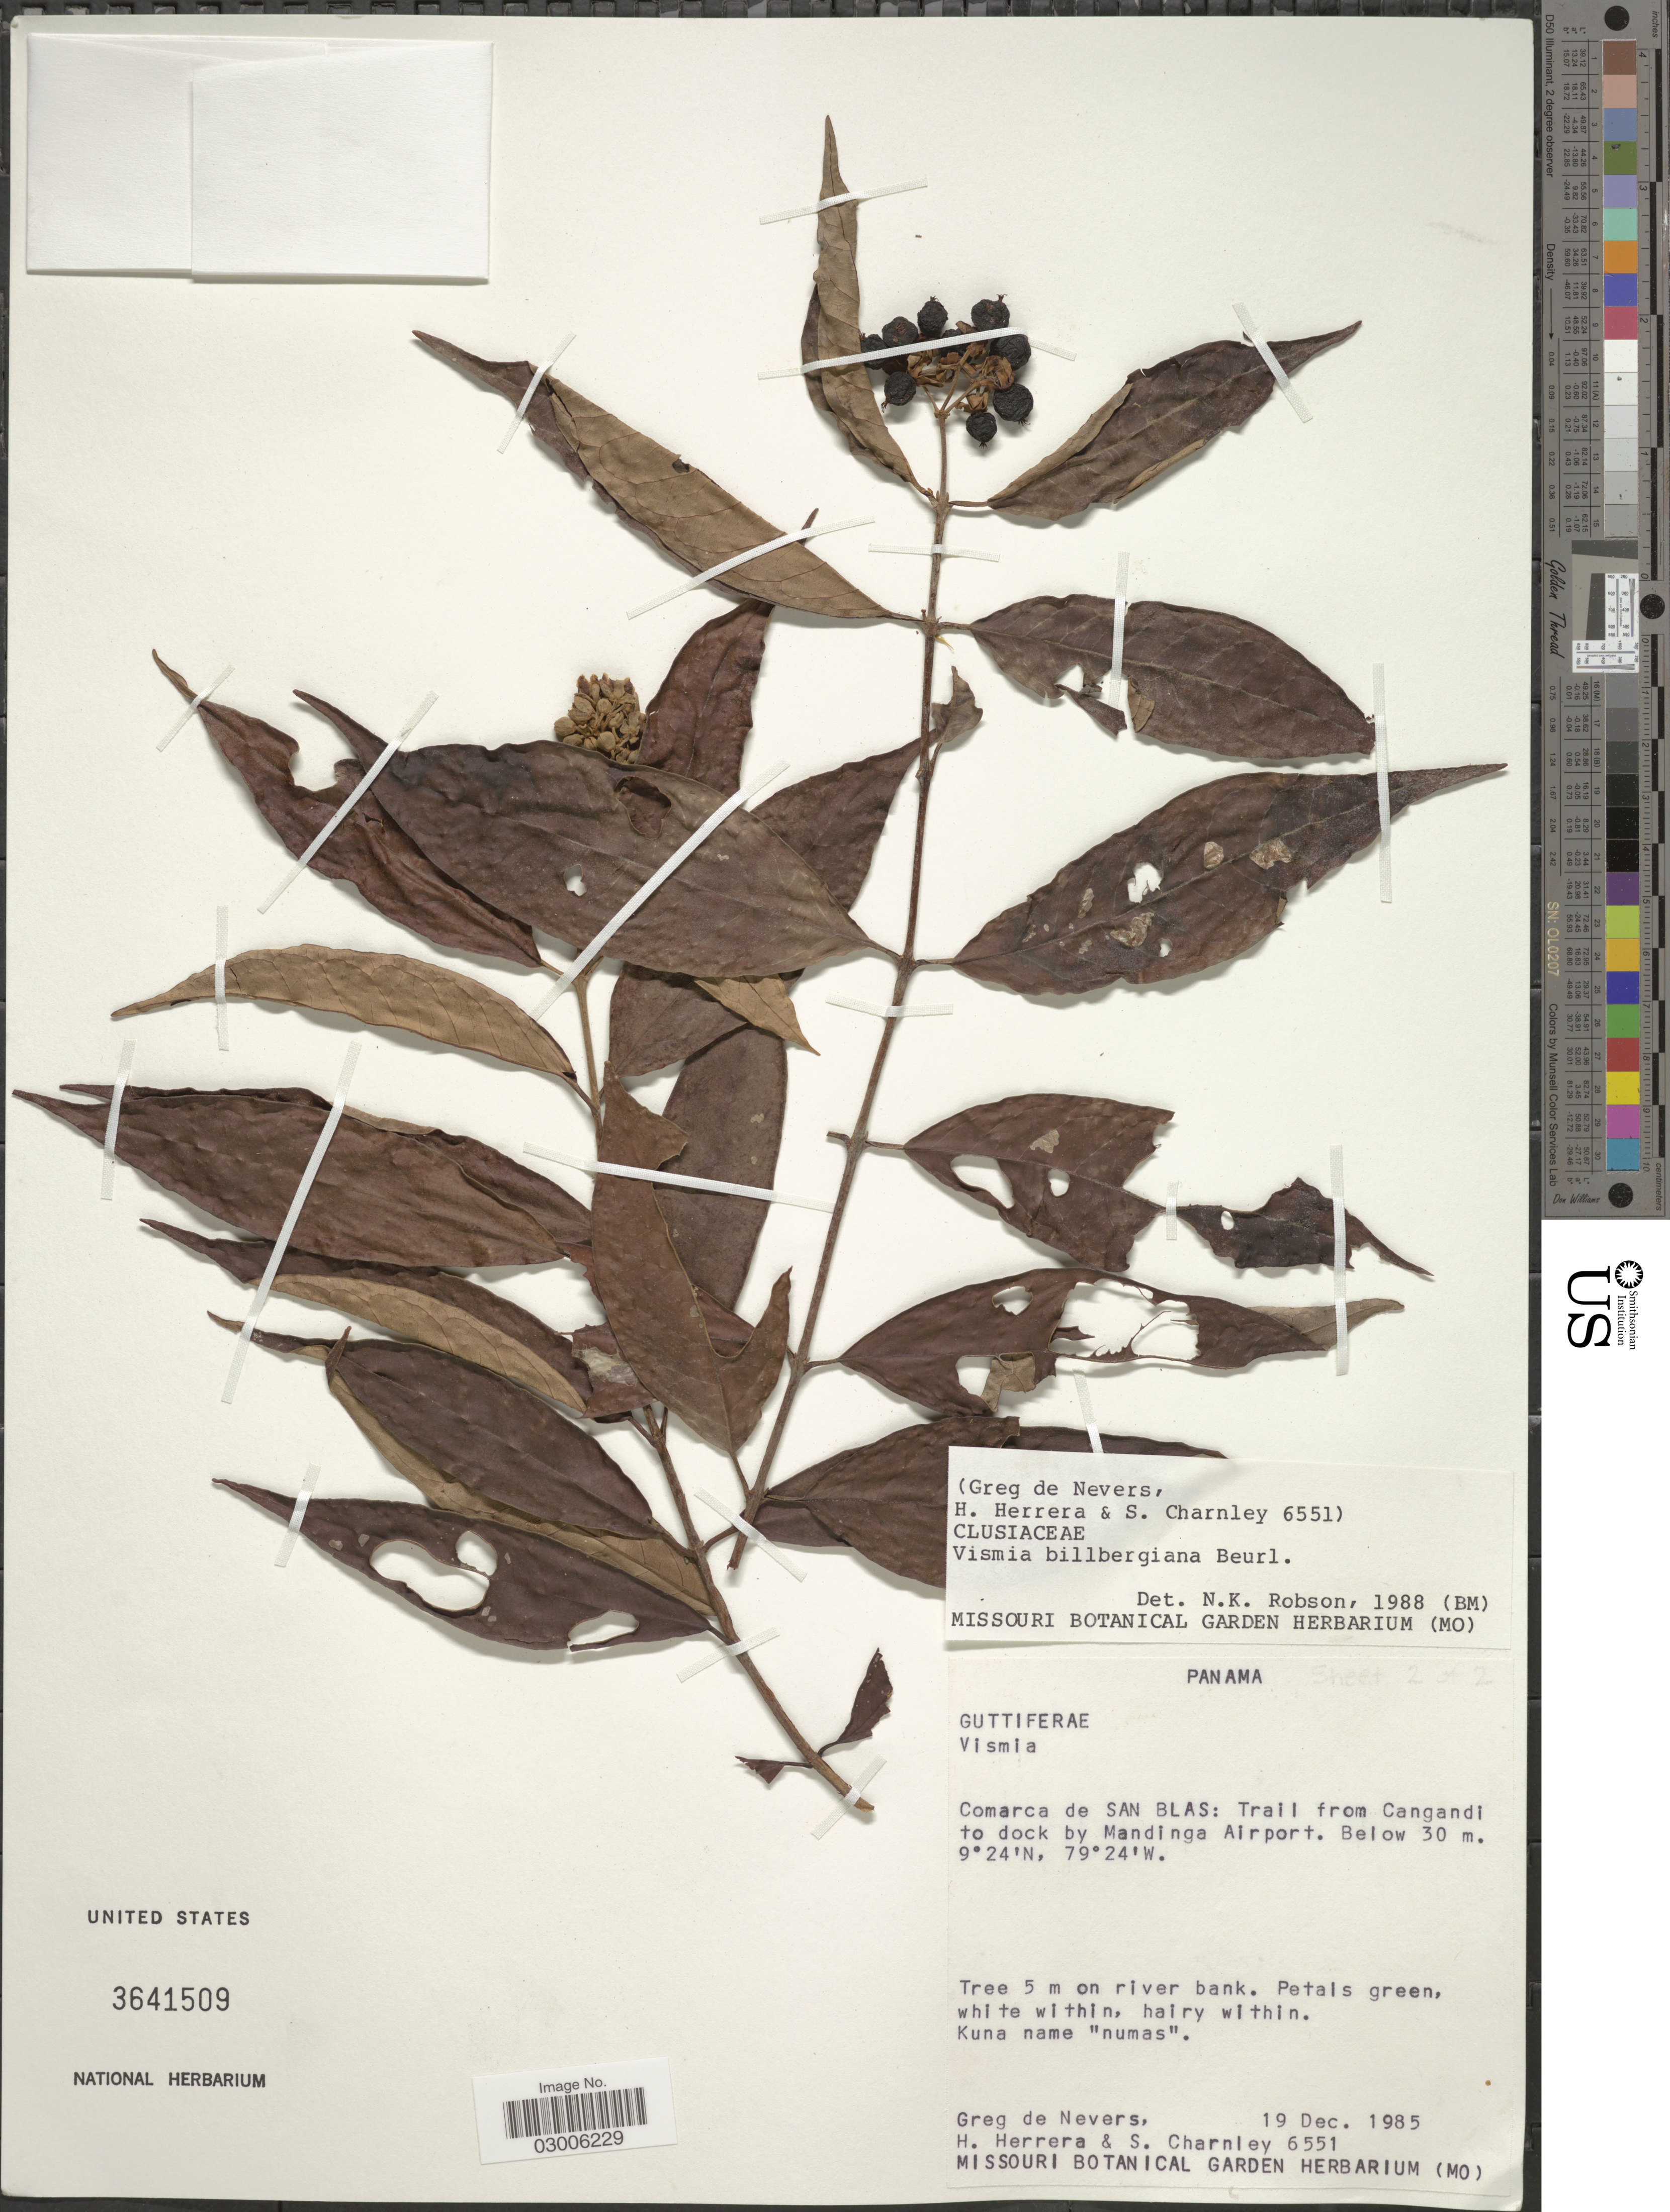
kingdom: Plantae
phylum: Tracheophyta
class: Magnoliopsida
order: Malpighiales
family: Hypericaceae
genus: Vismia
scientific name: Vismia billbergiana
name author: Beurl.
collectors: G. C. de Nevers, H. Herrera & S. Charnley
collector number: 6551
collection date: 1985-12-19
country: Panama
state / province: Kuna Yala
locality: Comarca de San Blas: Trail from Cangandi to dock by Mandinga Airport.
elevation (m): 30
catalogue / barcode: US 3641509